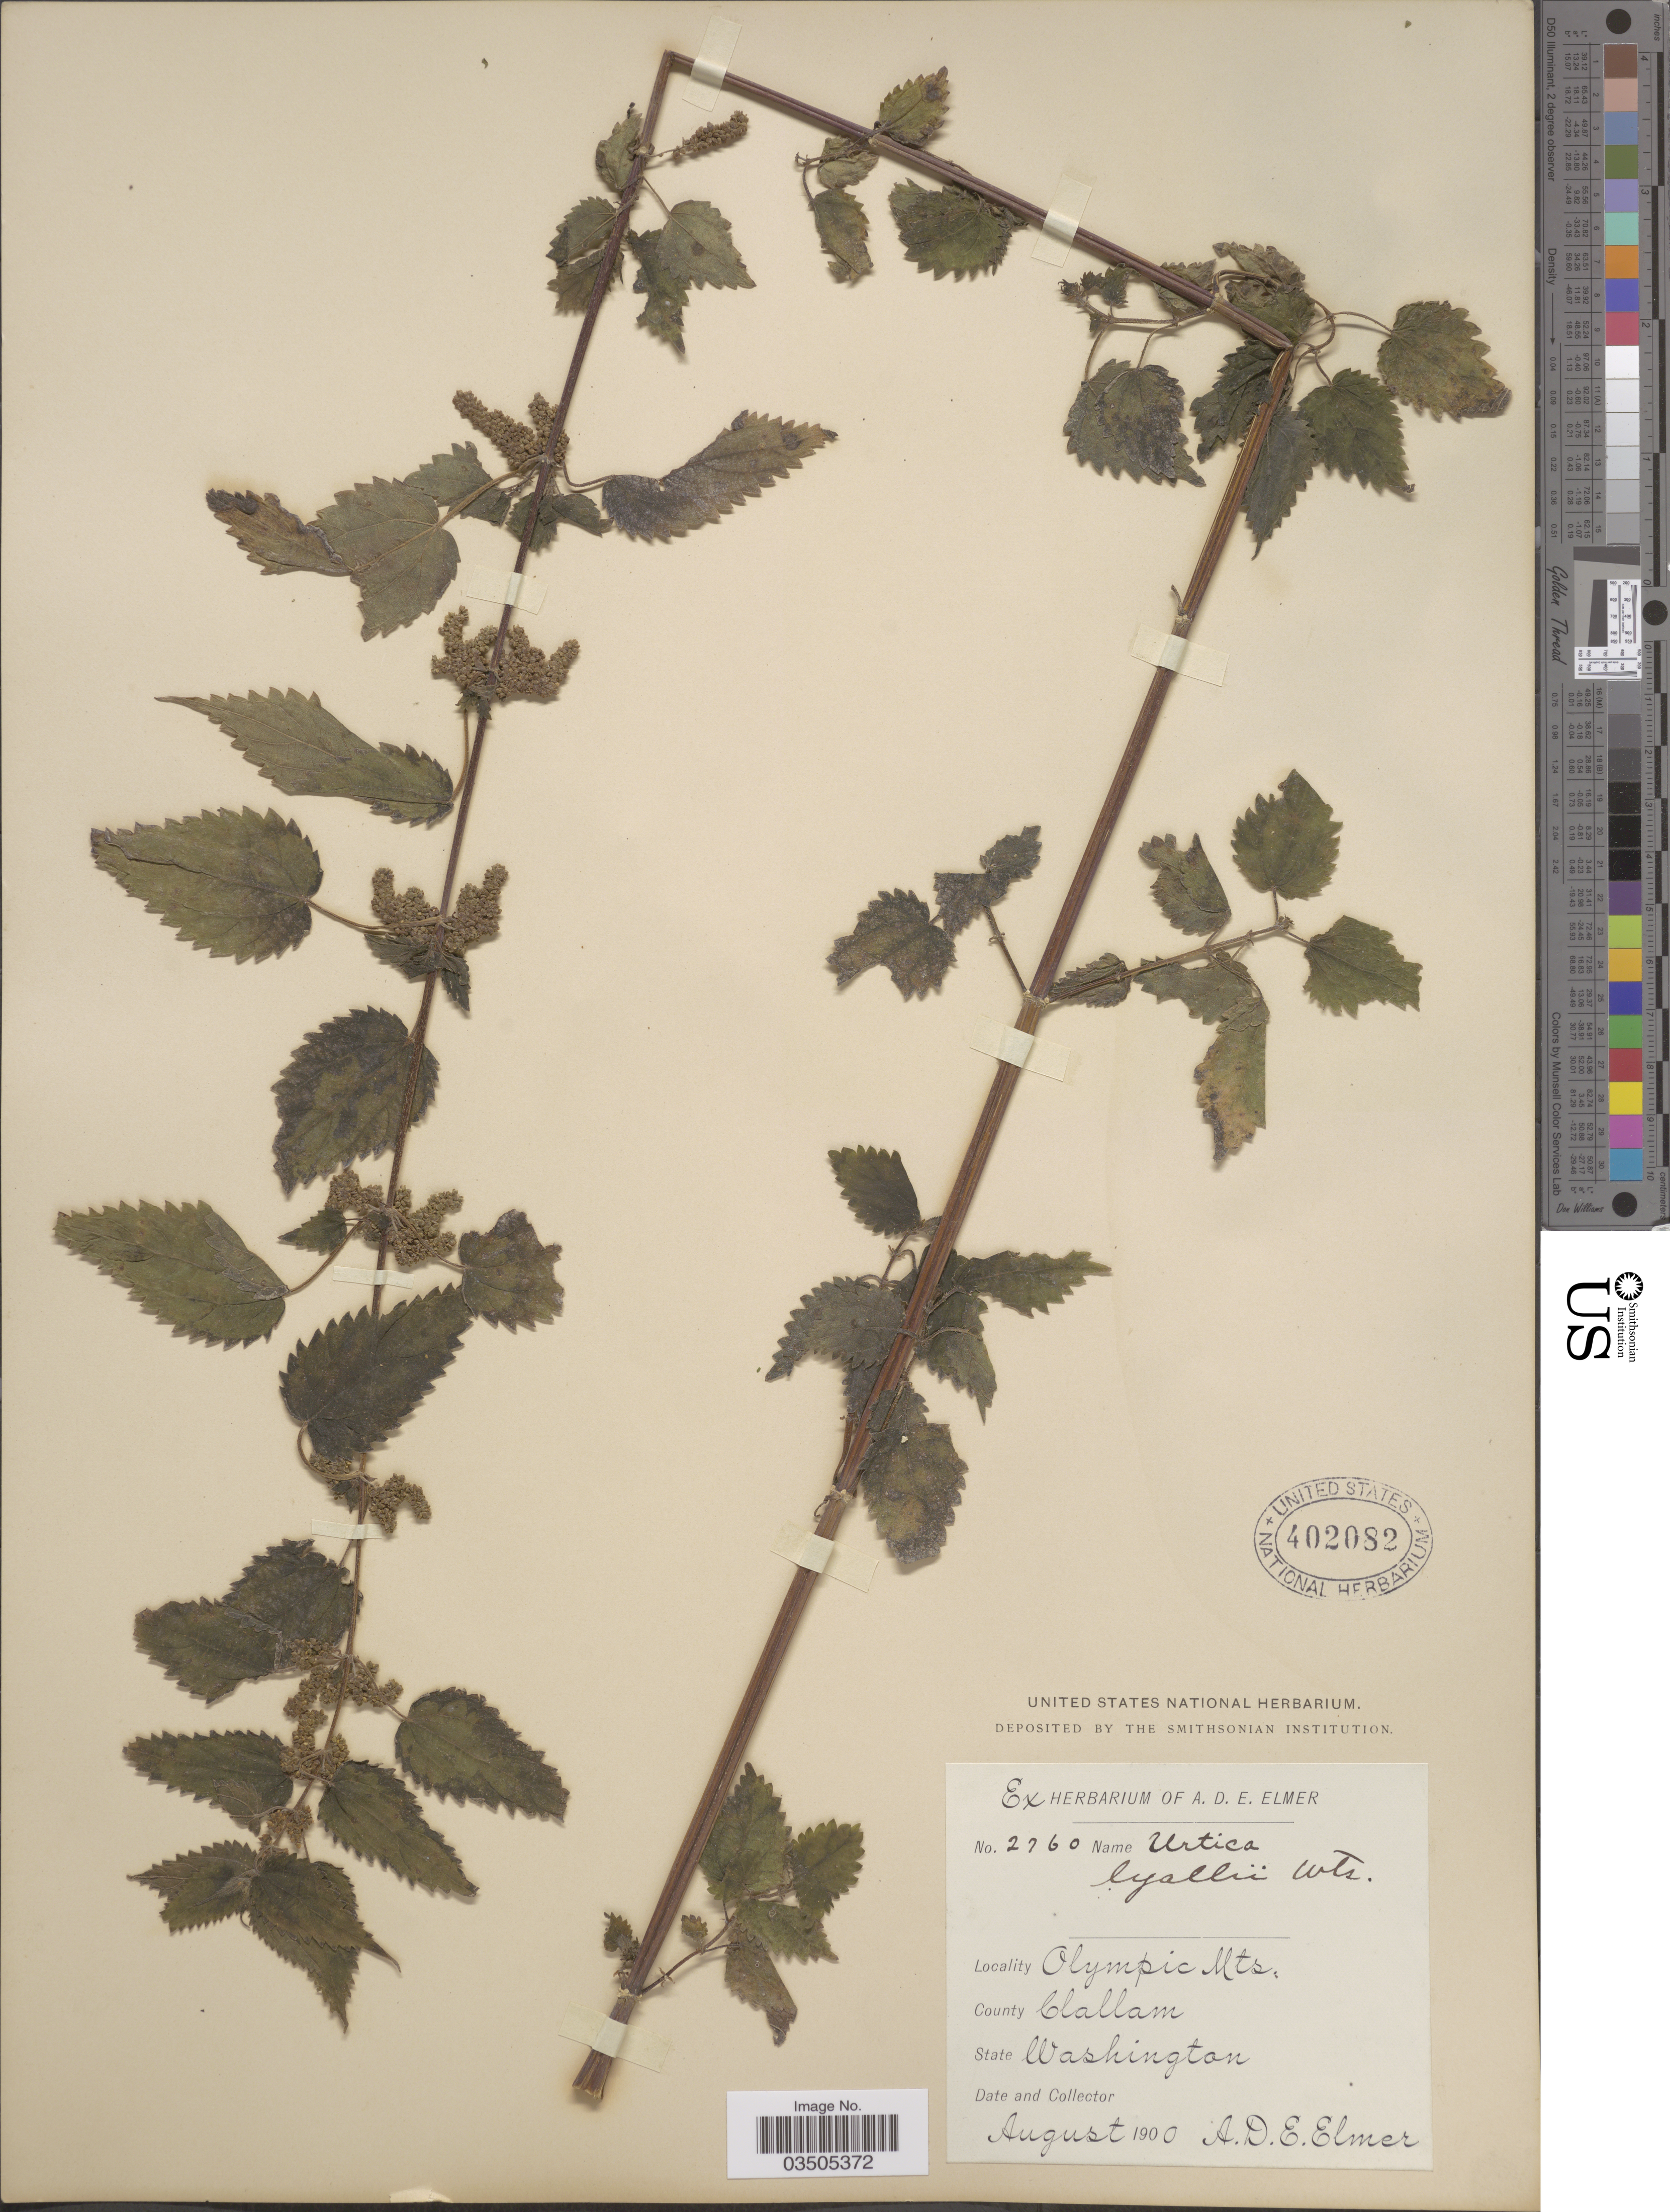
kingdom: Plantae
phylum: Tracheophyta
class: Magnoliopsida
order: Rosales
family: Urticaceae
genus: Urtica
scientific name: Urtica dioica subsp. gracilis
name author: L.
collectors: A. D. E. Elmer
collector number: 2760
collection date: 1900-08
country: United States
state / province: Washington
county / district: Clallam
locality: Olympic Mts. County Clallam.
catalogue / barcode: US 402082